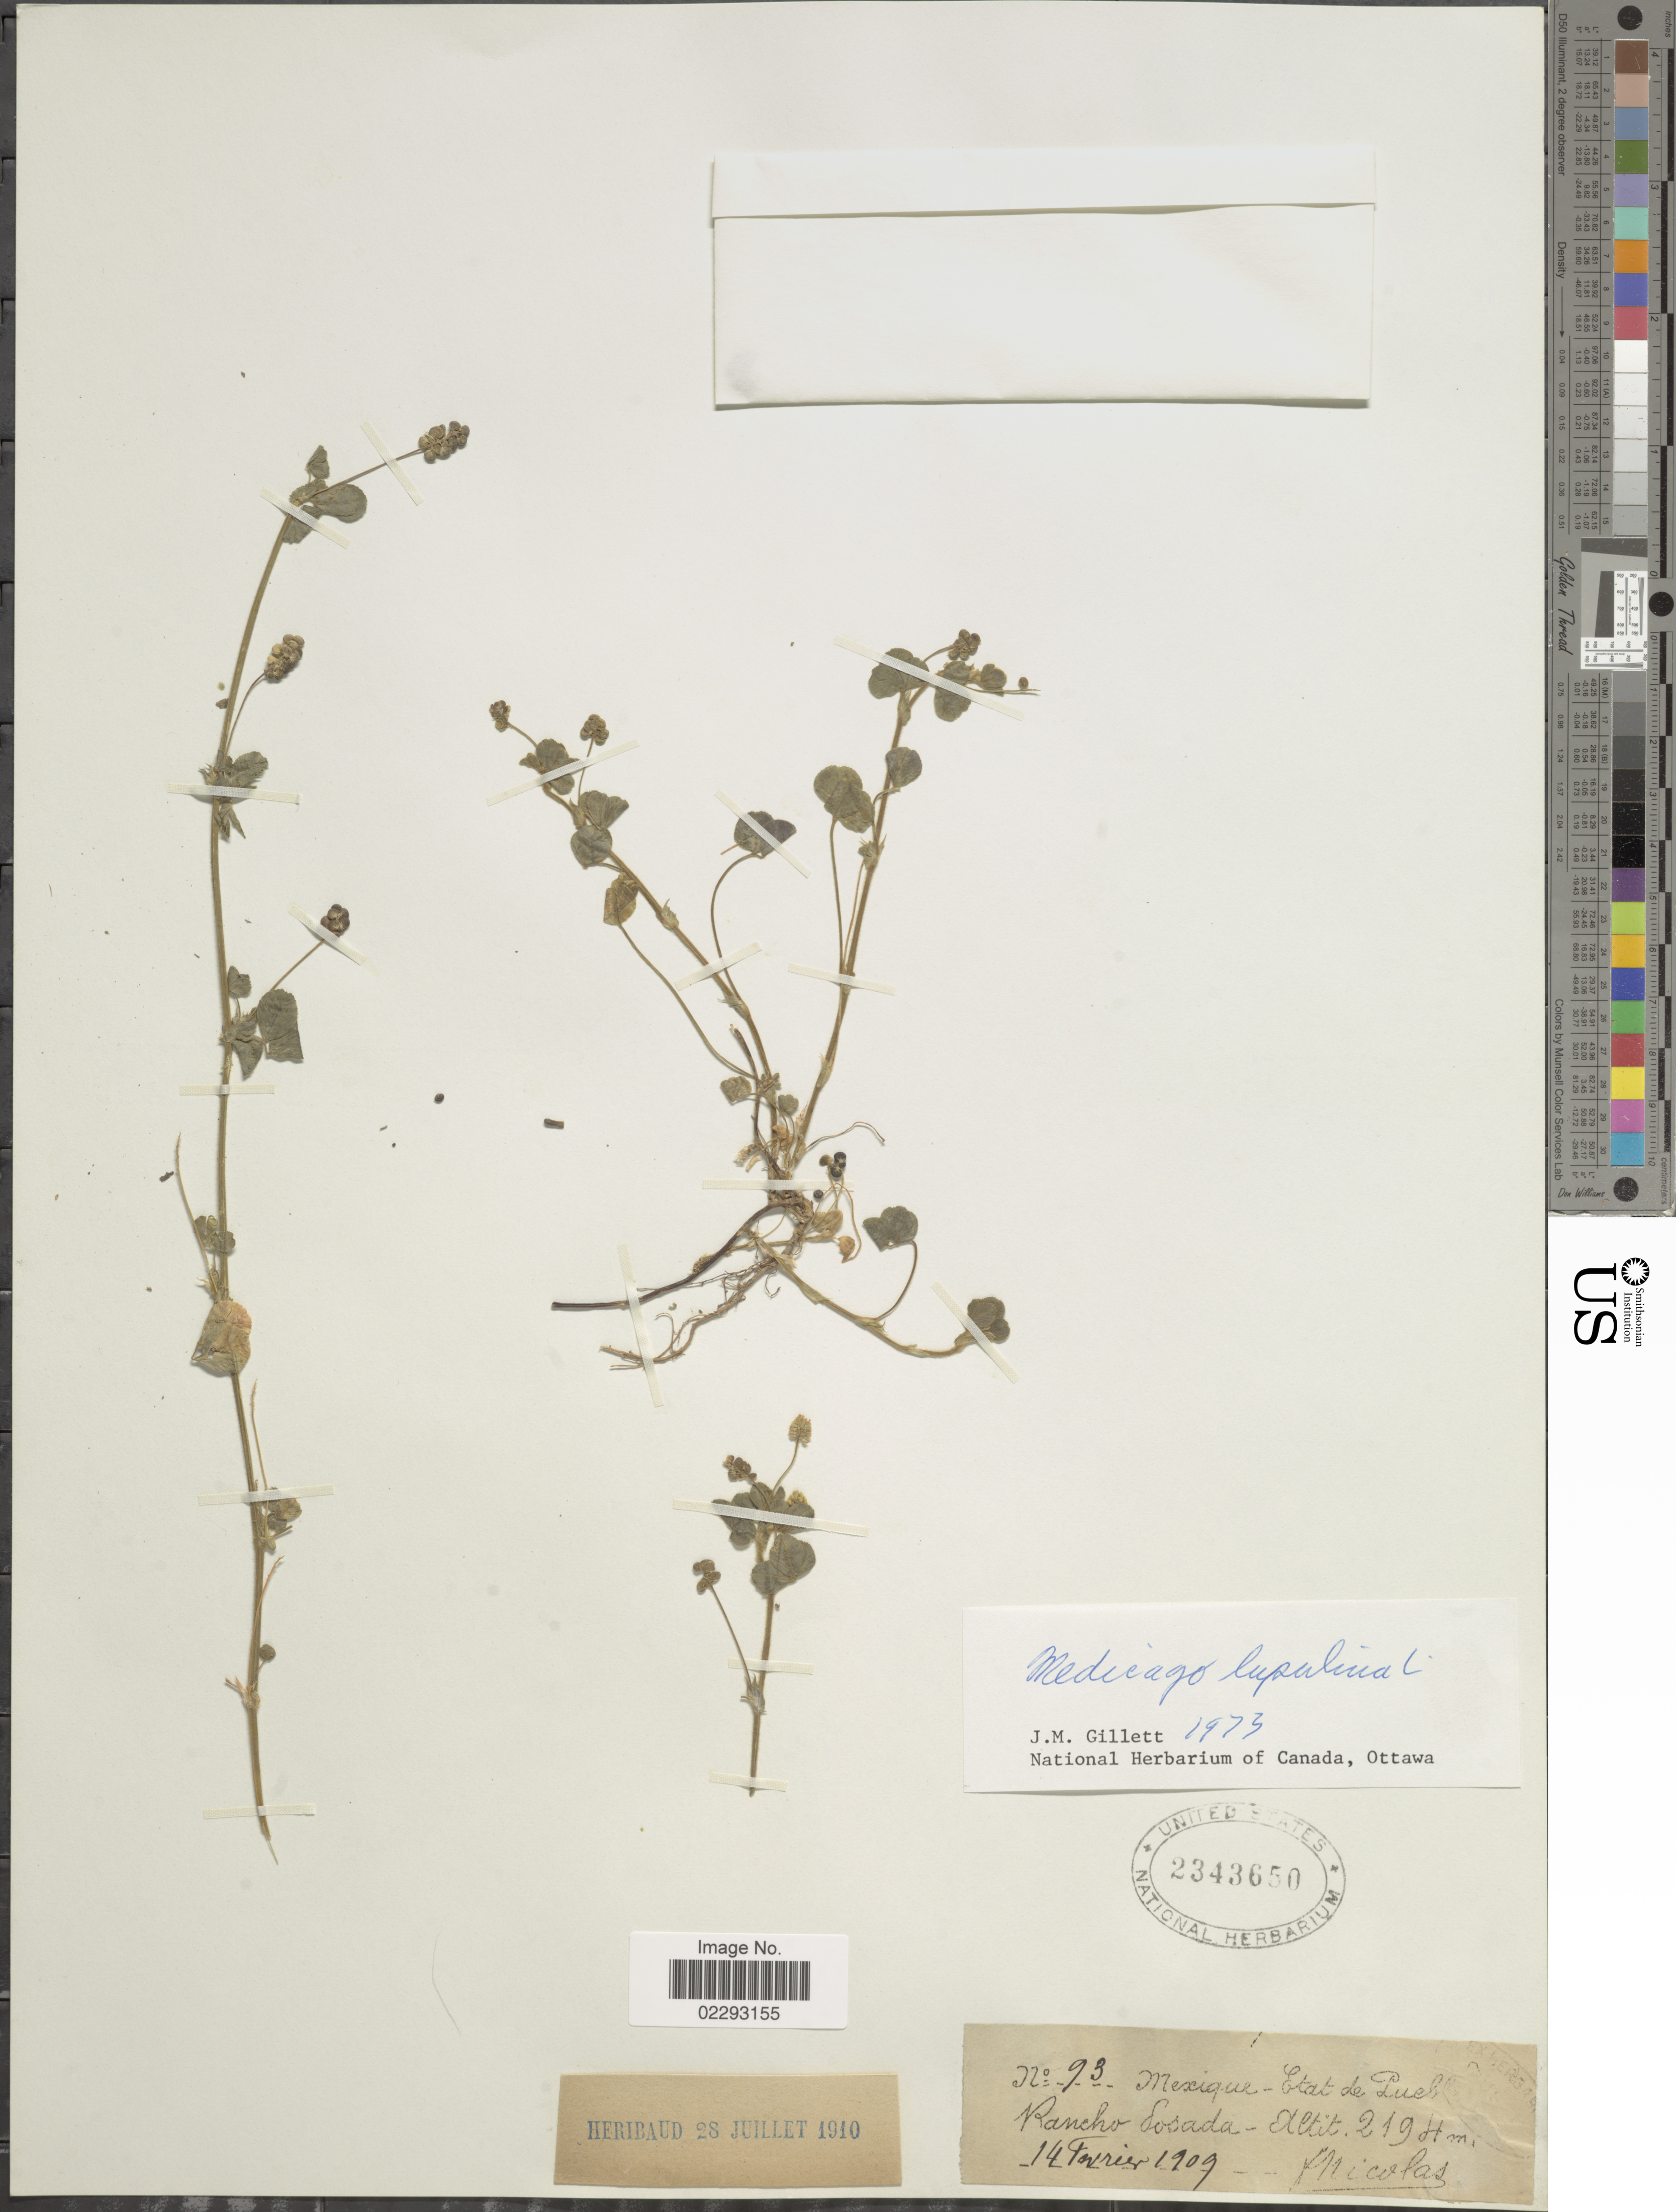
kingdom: Plantae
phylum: Tracheophyta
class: Magnoliopsida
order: Fabales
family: Fabaceae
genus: Medicago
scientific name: Medicago lupulina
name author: L.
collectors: B. Nicolas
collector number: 93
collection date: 1909-02-14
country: Mexico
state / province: Puebla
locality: Rancho Posada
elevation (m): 2194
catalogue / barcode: US 2343650